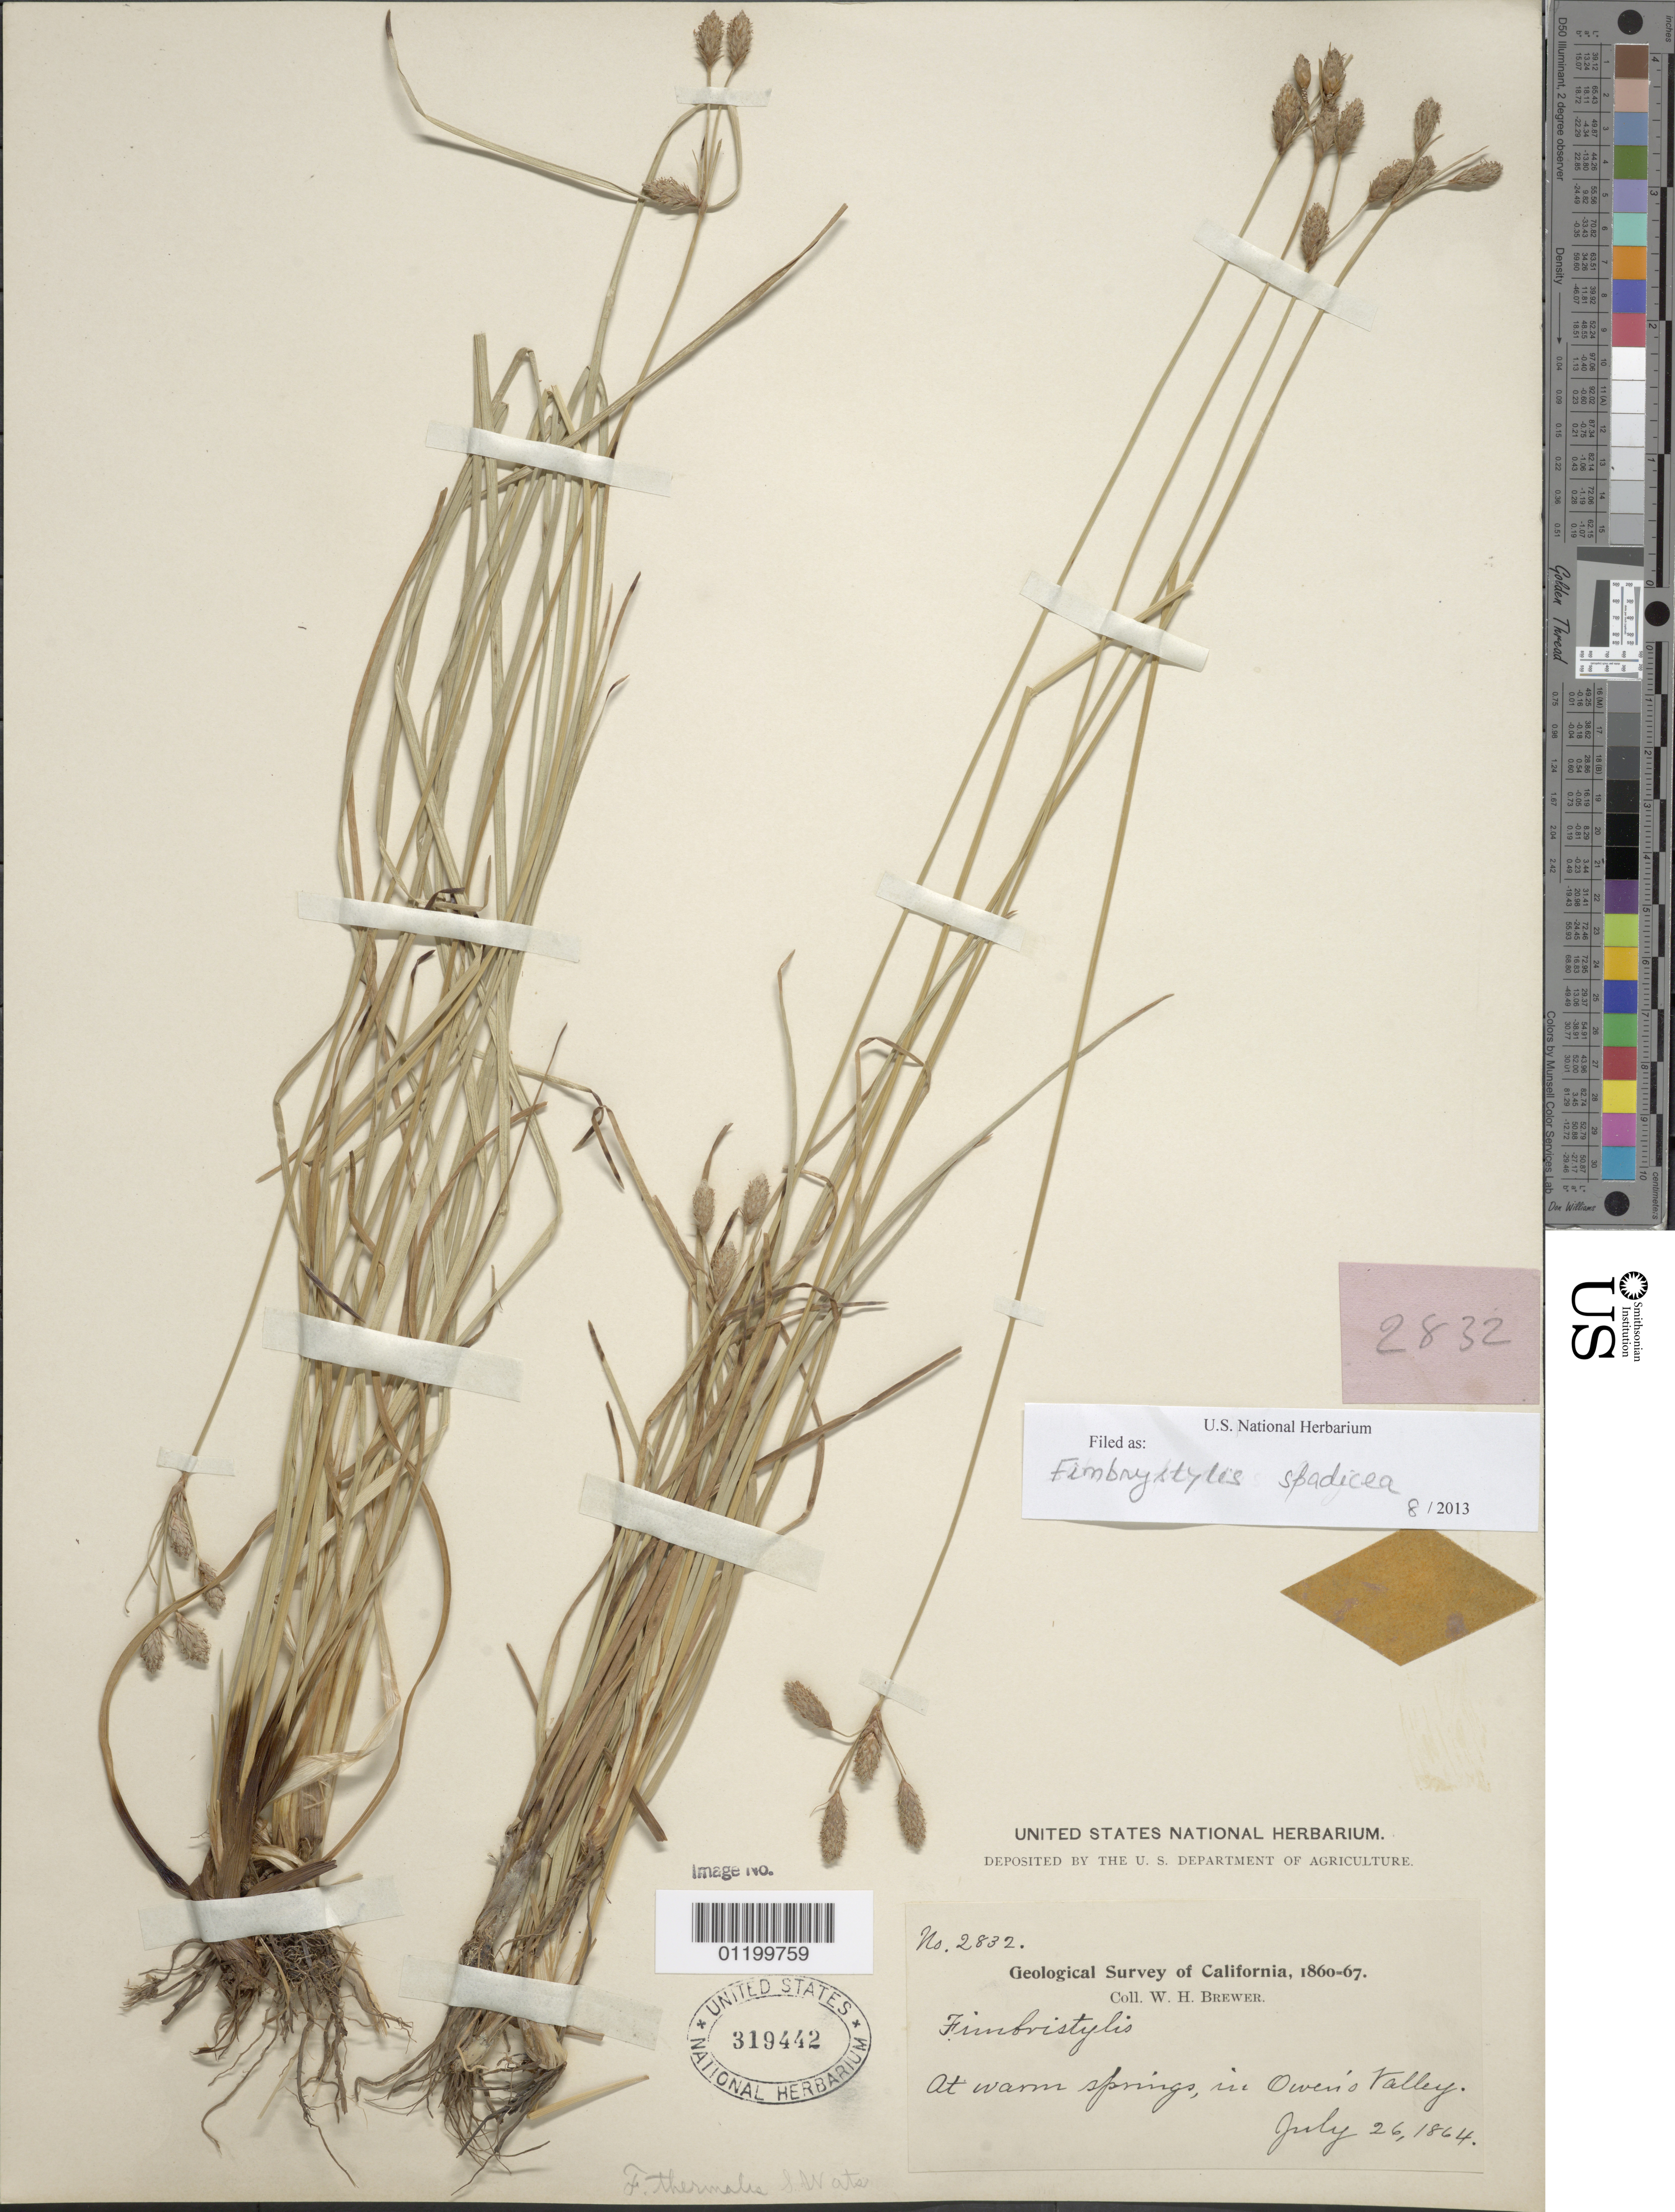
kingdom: Plantae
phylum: Tracheophyta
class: Liliopsida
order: Poales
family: Cyperaceae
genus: Fimbristylis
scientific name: Fimbristylis spadicea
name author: (L.) Vahl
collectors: W. H. Brewer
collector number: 2832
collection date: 1864-07-26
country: United States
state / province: California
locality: At warm springs, in Owen's Valley.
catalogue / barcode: US 319442